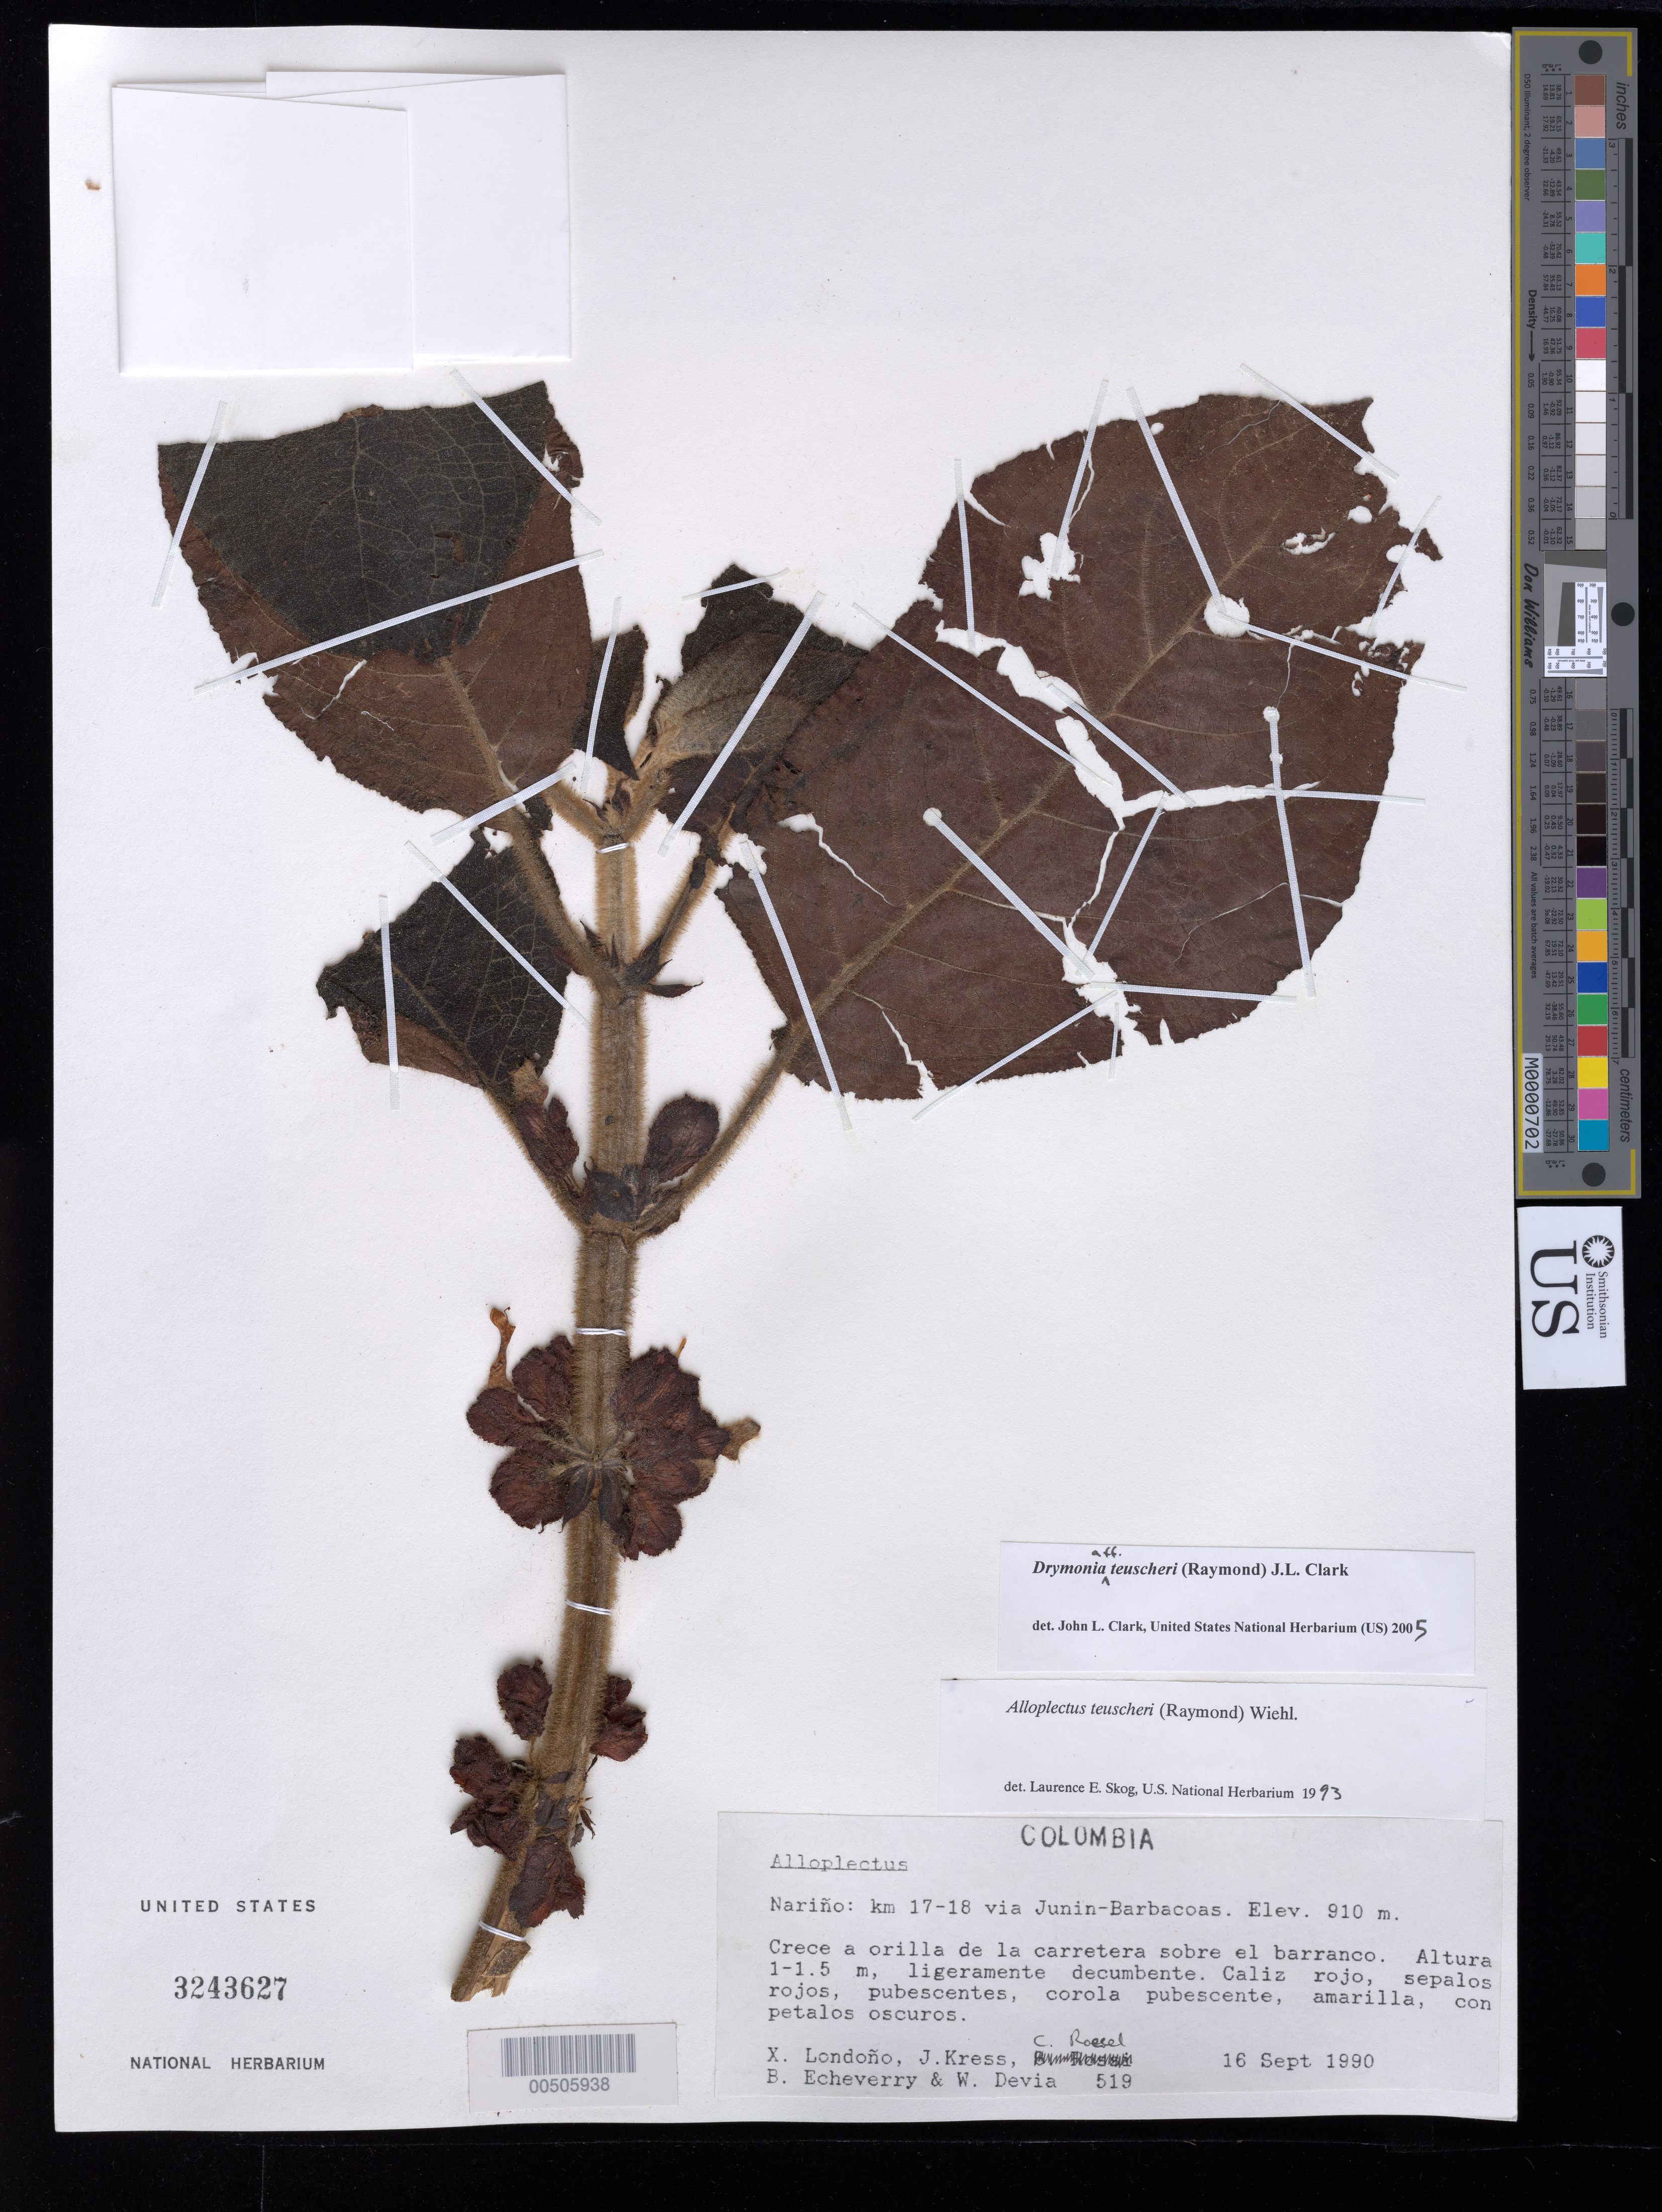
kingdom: Plantae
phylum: Tracheophyta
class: Magnoliopsida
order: Lamiales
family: Gesneriaceae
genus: Drymonia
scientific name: Drymonia teuscheri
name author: (Raymond) J.L. Clark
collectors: X. Londoño, W. J. Kress, C. S. Roesel, B. Echeverry & et al.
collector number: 519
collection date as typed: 16 Sep 1990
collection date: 1990-09-16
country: Colombia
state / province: Nariño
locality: Junin - Barbocoas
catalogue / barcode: US 3243627